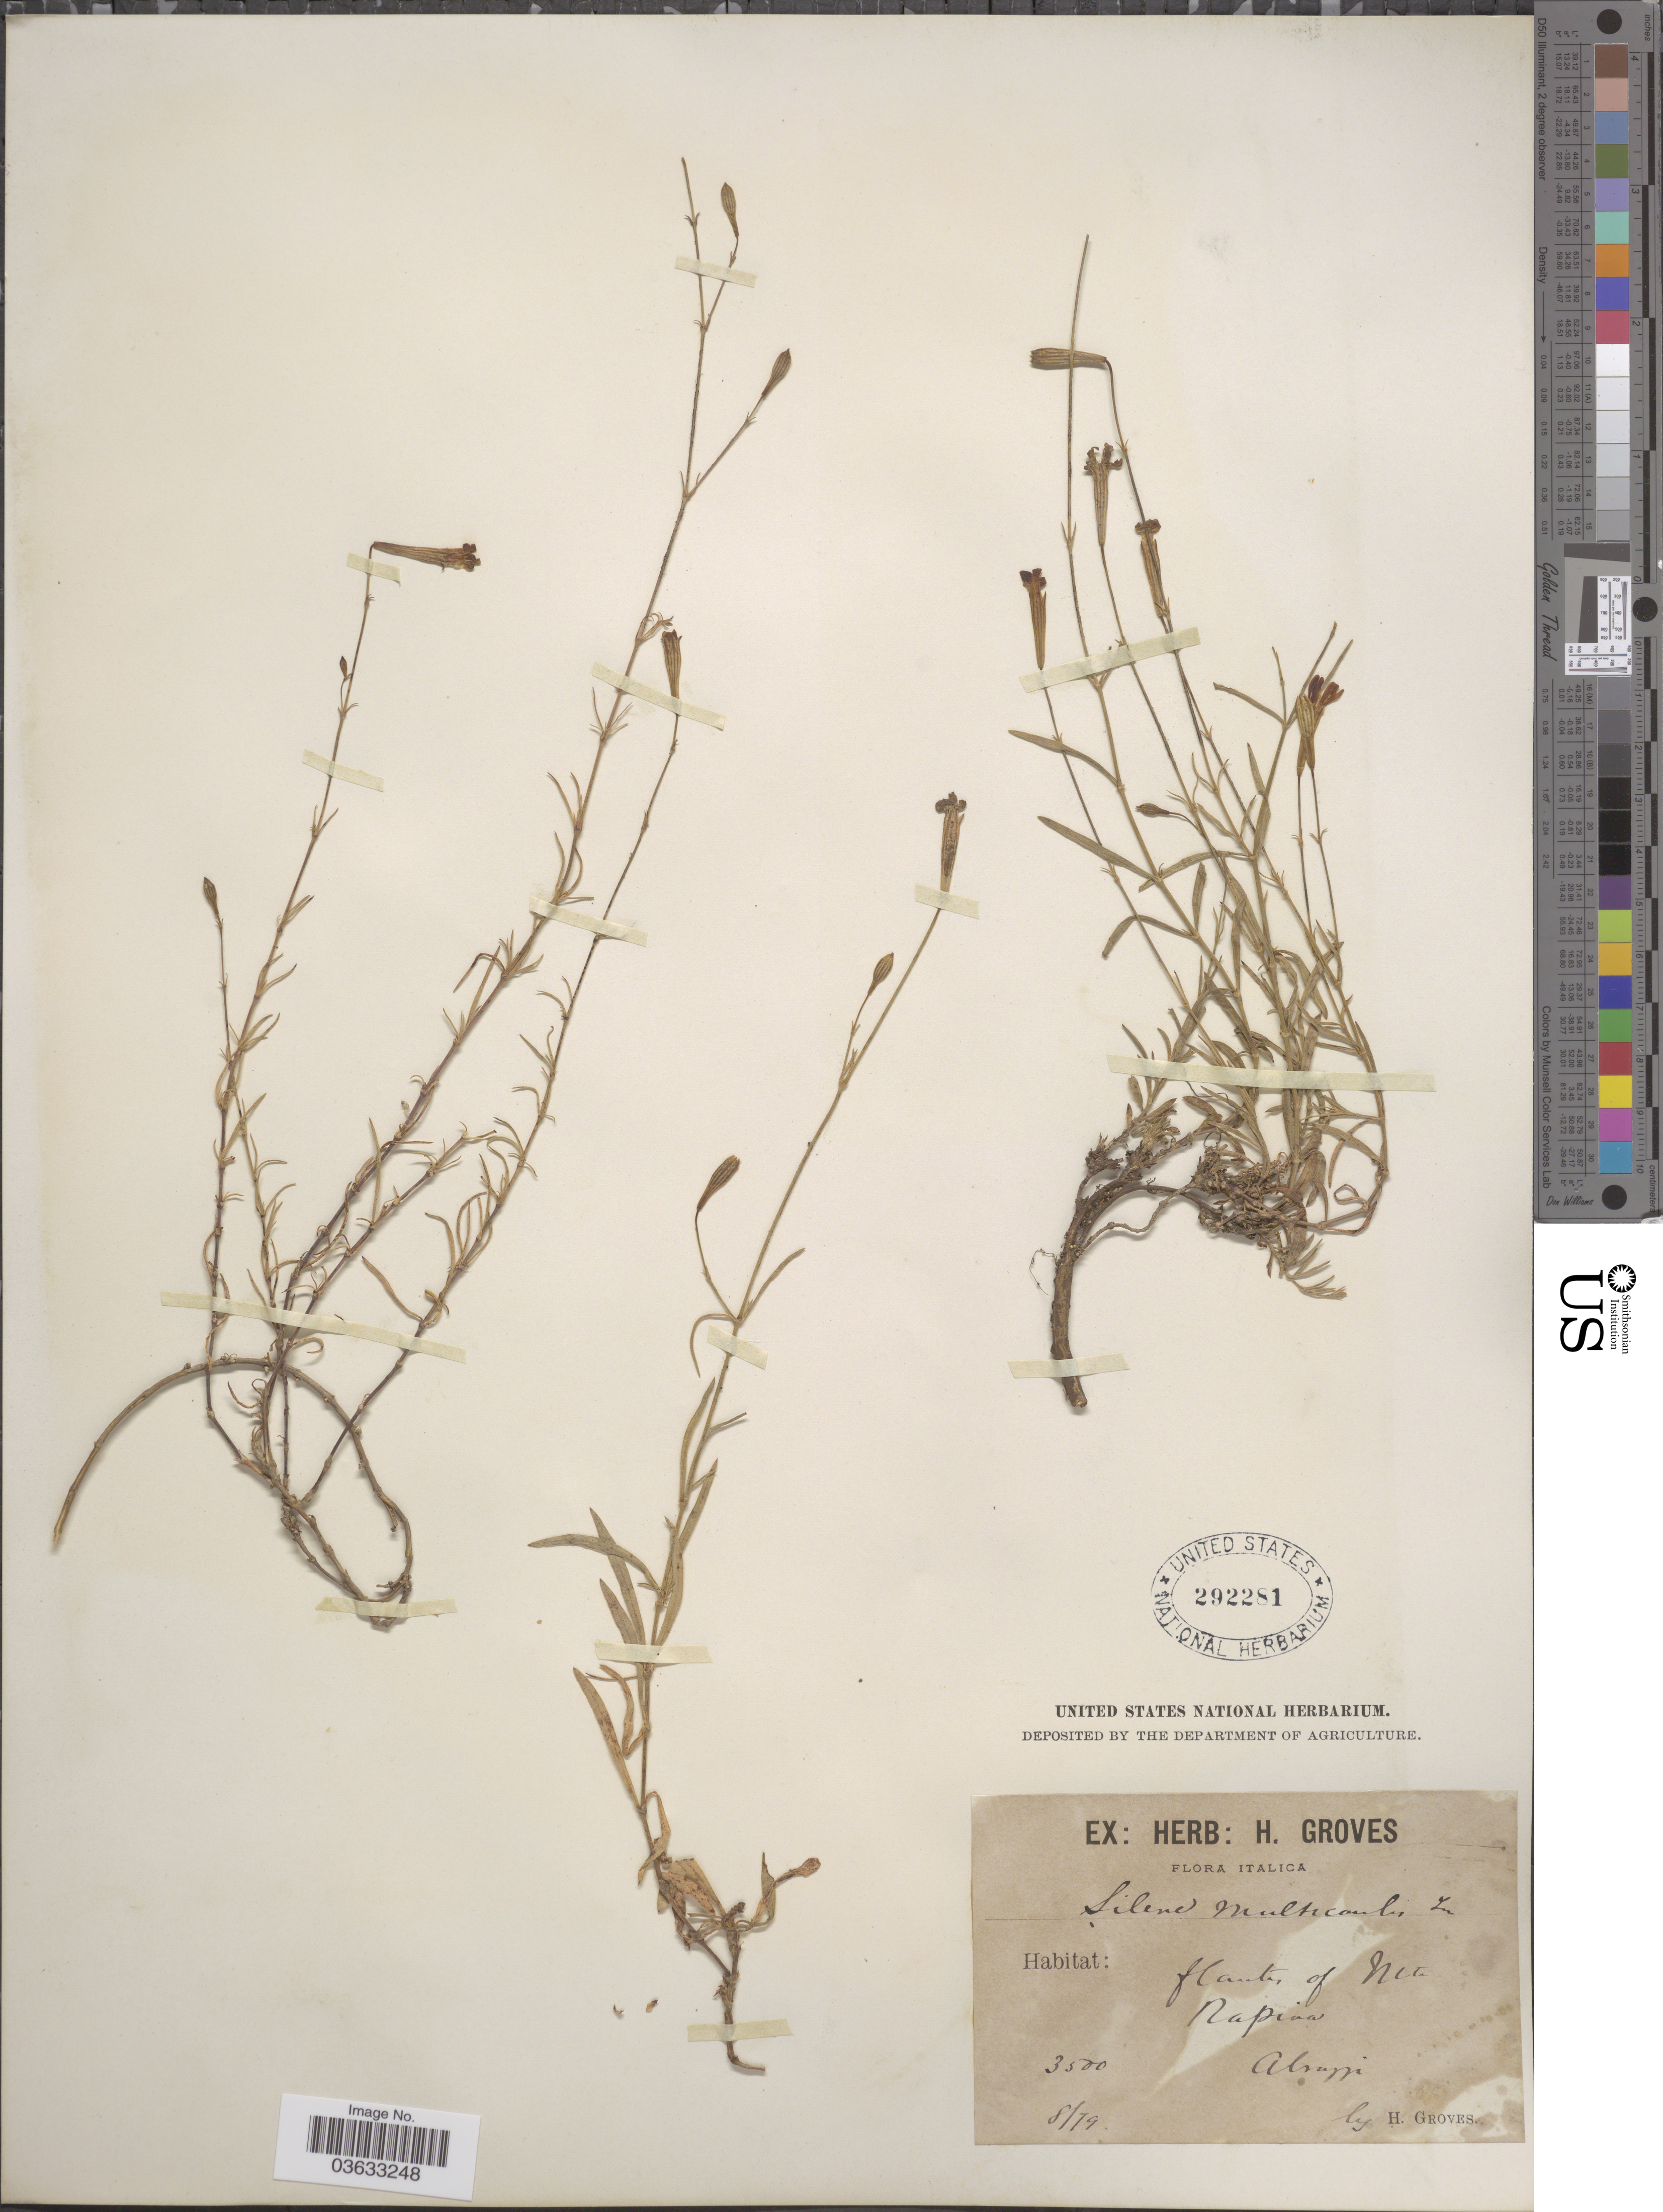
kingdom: Plantae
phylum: Tracheophyta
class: Magnoliopsida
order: Caryophyllales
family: Caryophyllaceae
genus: Silene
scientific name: Silene multicaulis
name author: Gussone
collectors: H. Groves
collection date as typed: Transcribed d/m/y: /8/79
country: Italy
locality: Italica. Napias [interpreted]. Abruzzi.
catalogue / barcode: US 292281